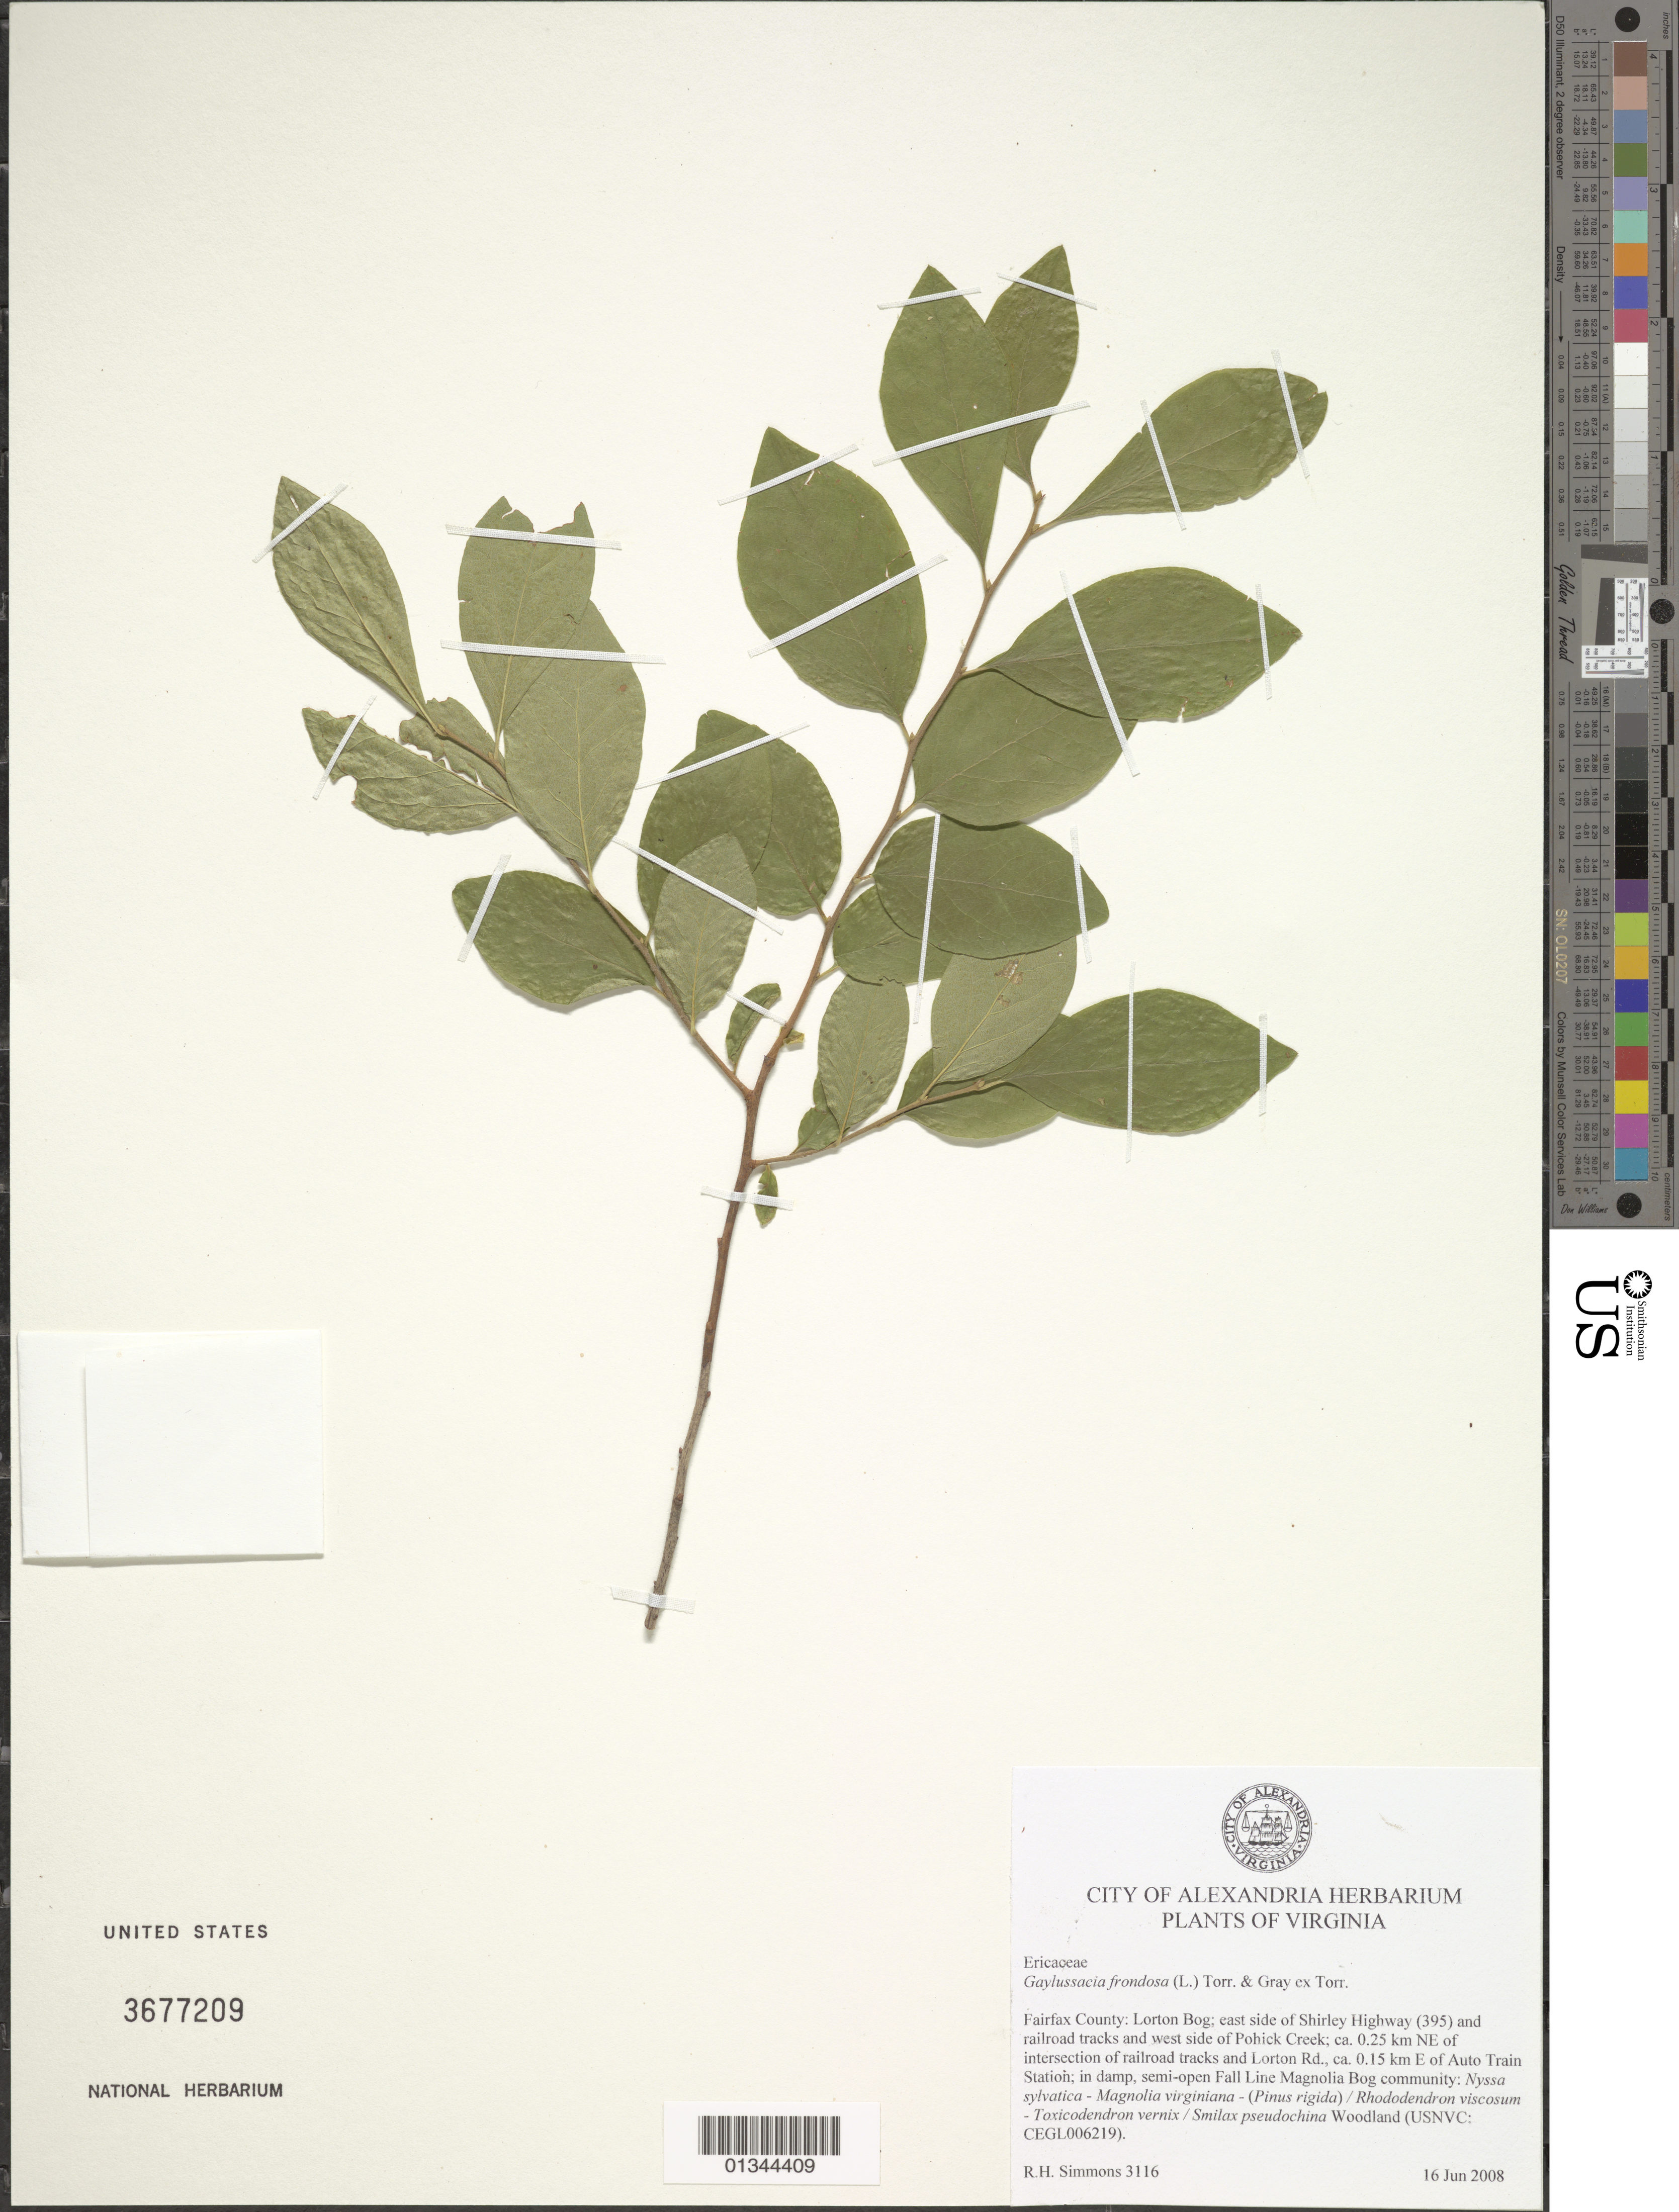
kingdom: Plantae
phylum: Tracheophyta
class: Magnoliopsida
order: Ericales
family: Ericaceae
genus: Gaylussacia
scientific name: Gaylussacia frondosa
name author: (L.) Torr. & A. Gray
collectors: R. H. Simmons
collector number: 3116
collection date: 2008-06-16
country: United States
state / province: Virginia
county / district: Fairfax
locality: Lorton Bog; east side of Shirley Highway (395) and railroad tracks and west side of Pohick Creek; ca. 0.25 km NE of intersection of railroad tracks and Lorton Rd., ca. 0.15 km E of Auto Train Station.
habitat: Woodland.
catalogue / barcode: US 3677209